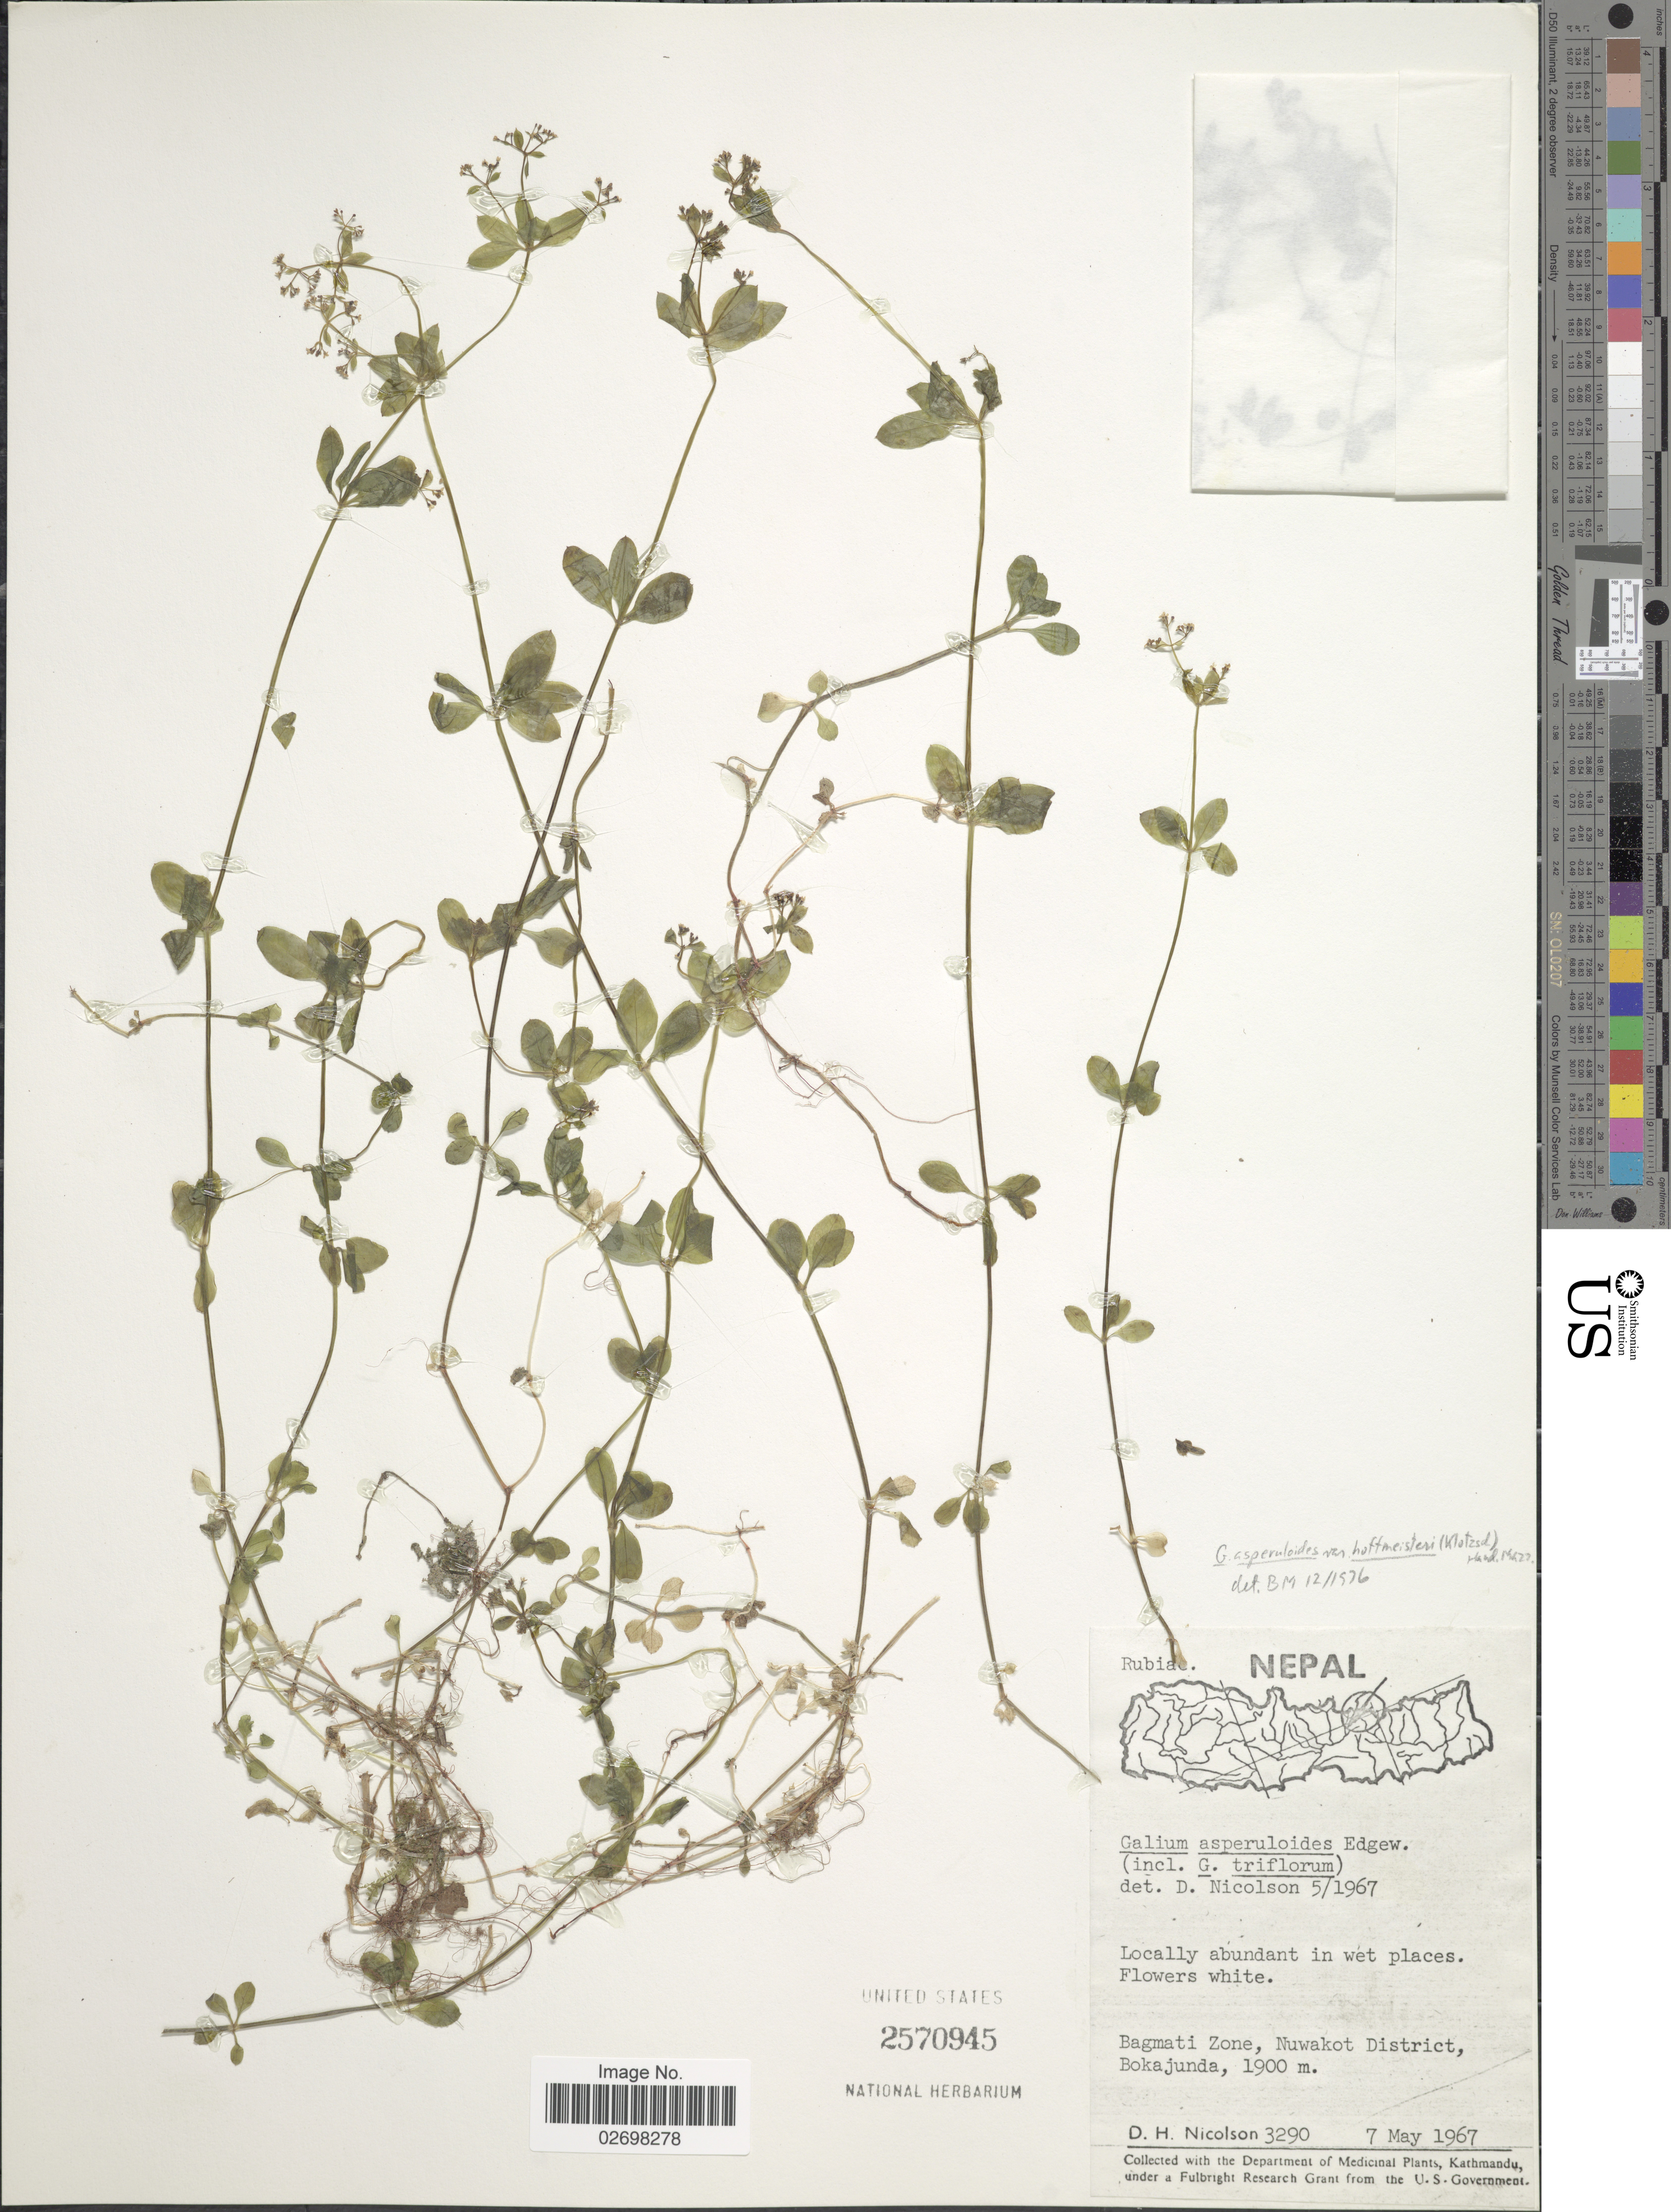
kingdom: Plantae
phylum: Tracheophyta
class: Magnoliopsida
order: Gentianales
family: Rubiaceae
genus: Galium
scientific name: Galium asperuloides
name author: Edgew.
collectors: D. H. Nicolson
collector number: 3290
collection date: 1967-05-07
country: Nepal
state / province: Bagmati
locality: Bagmati Zone, Nuwakot District, Bokajunda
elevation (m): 1900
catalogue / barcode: US 2570945